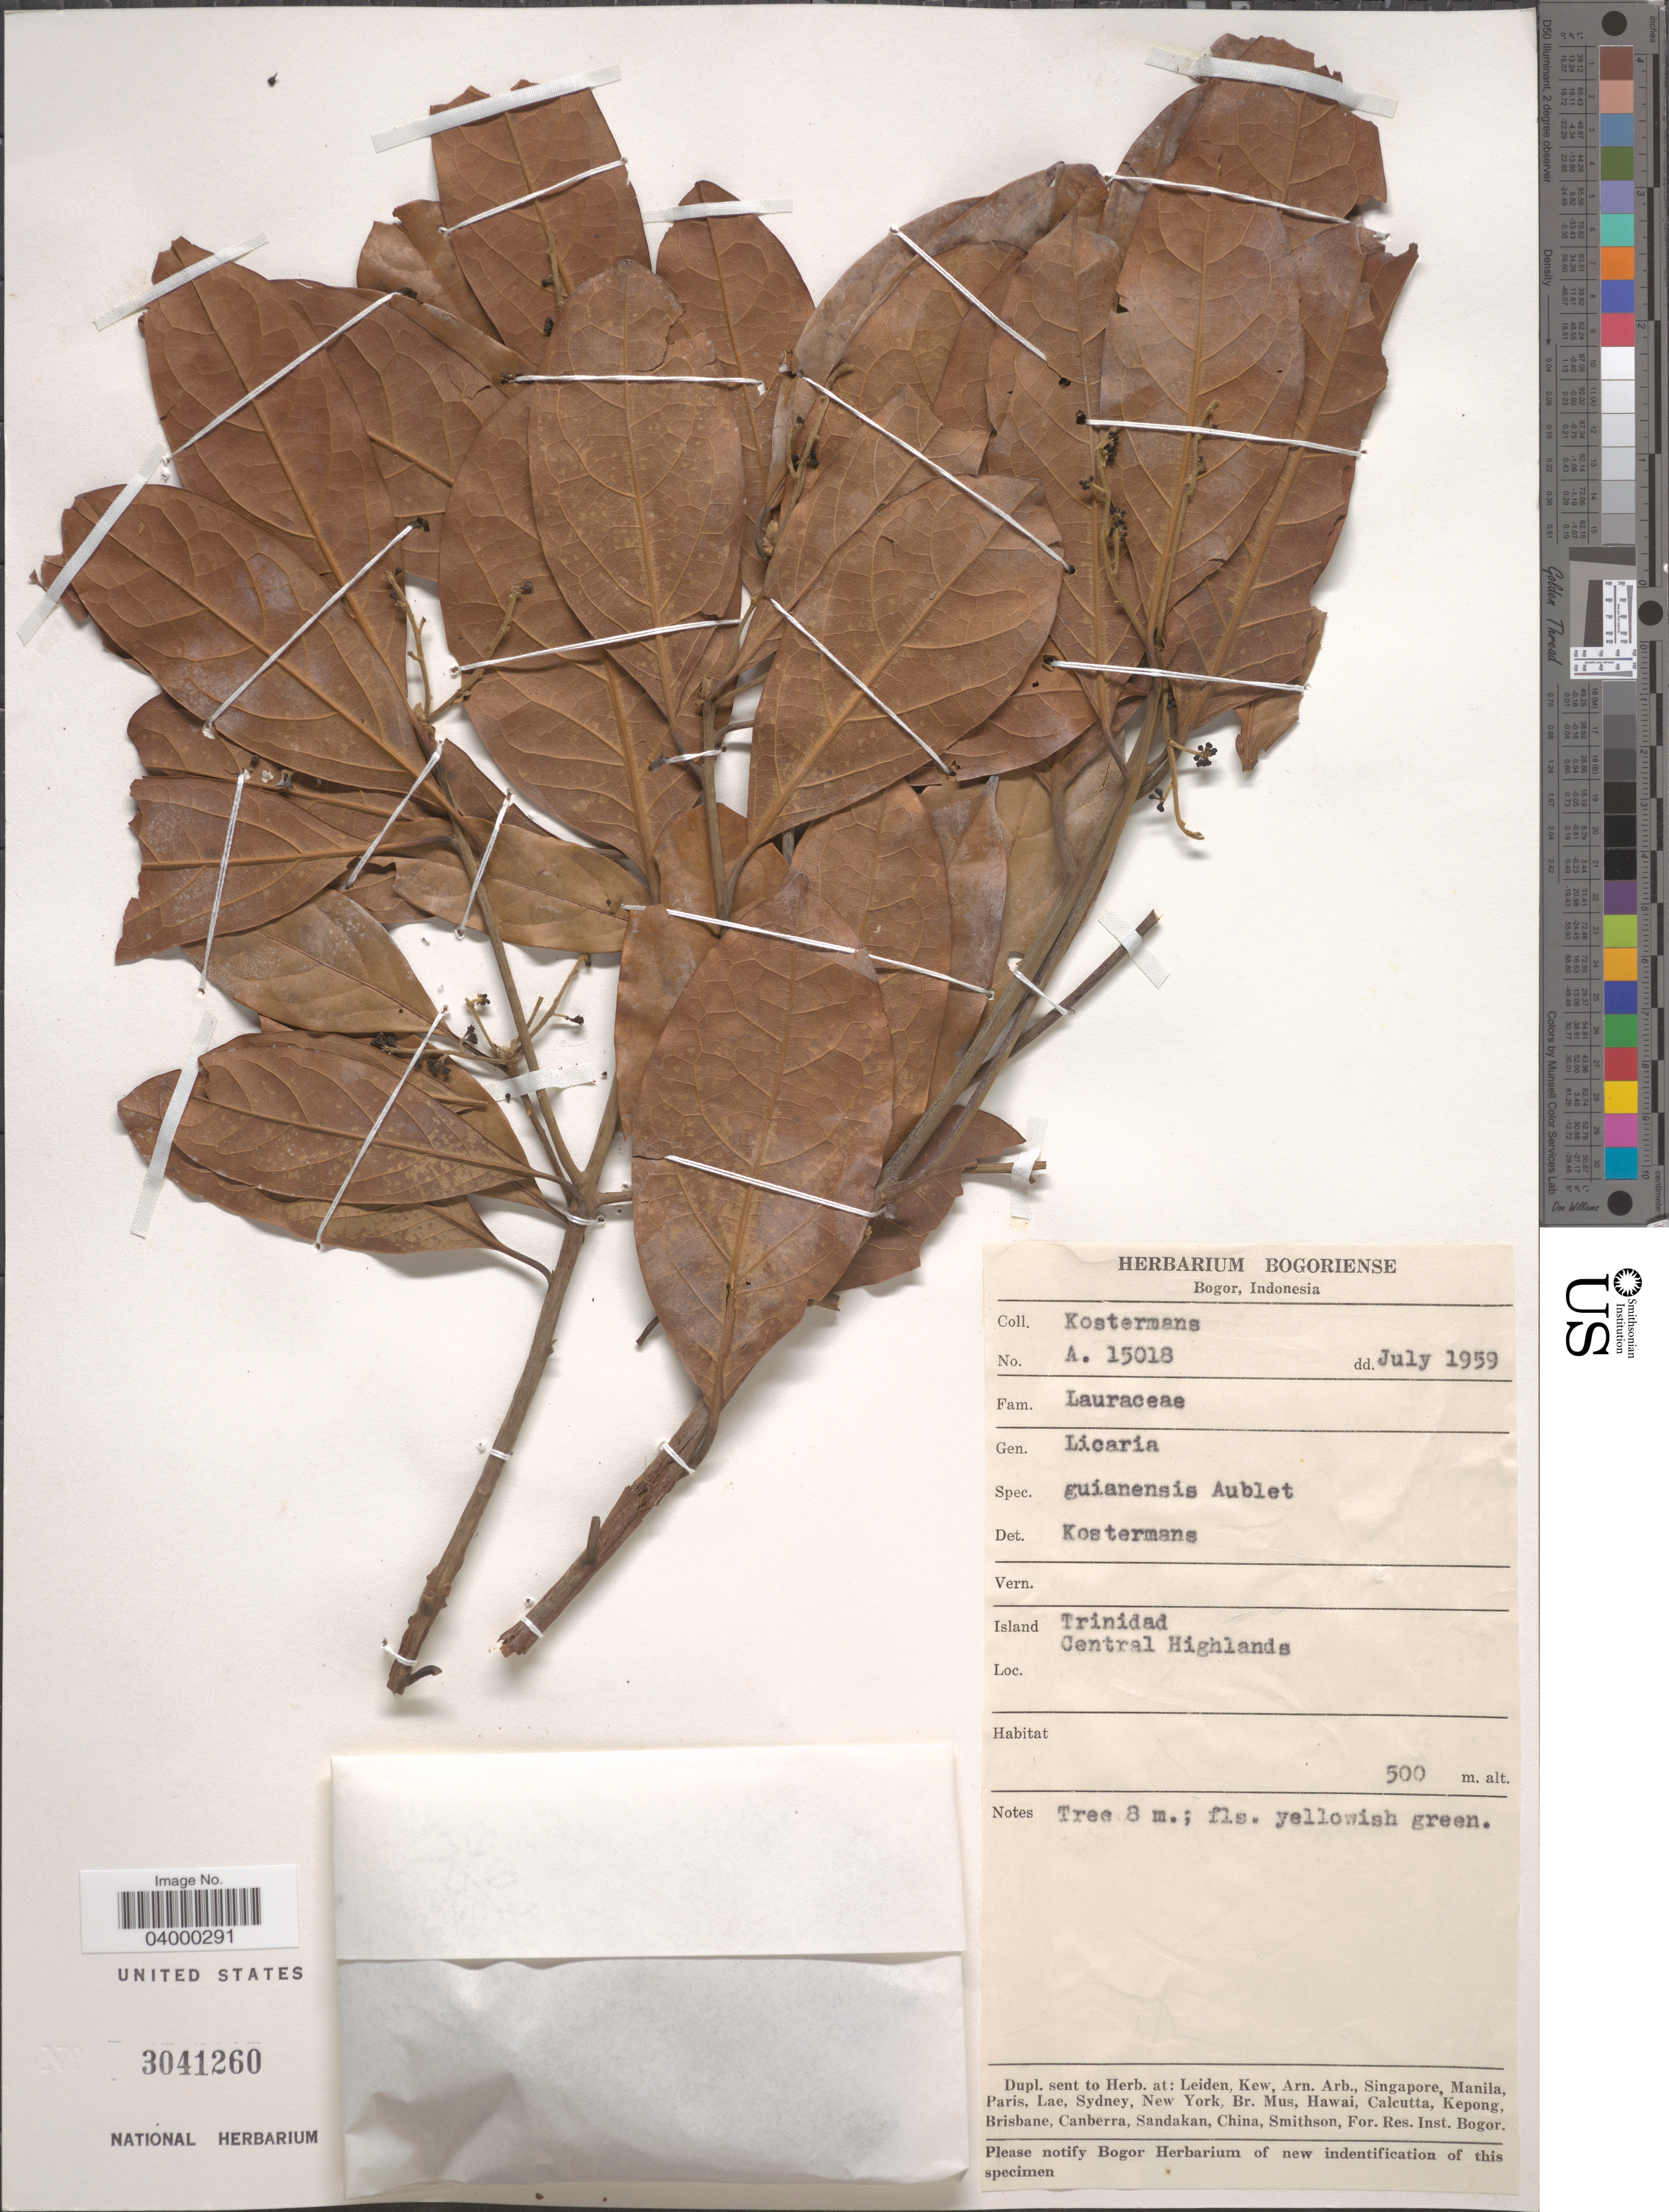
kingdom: Plantae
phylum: Tracheophyta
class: Magnoliopsida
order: Laurales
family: Lauraceae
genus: Licaria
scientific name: Licaria guianensis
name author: Aubl.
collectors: Kostermans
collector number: A 15018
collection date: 1959-07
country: Papua New Guinea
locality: Trinidad. Central Highlands.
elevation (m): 500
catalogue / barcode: US 3041260